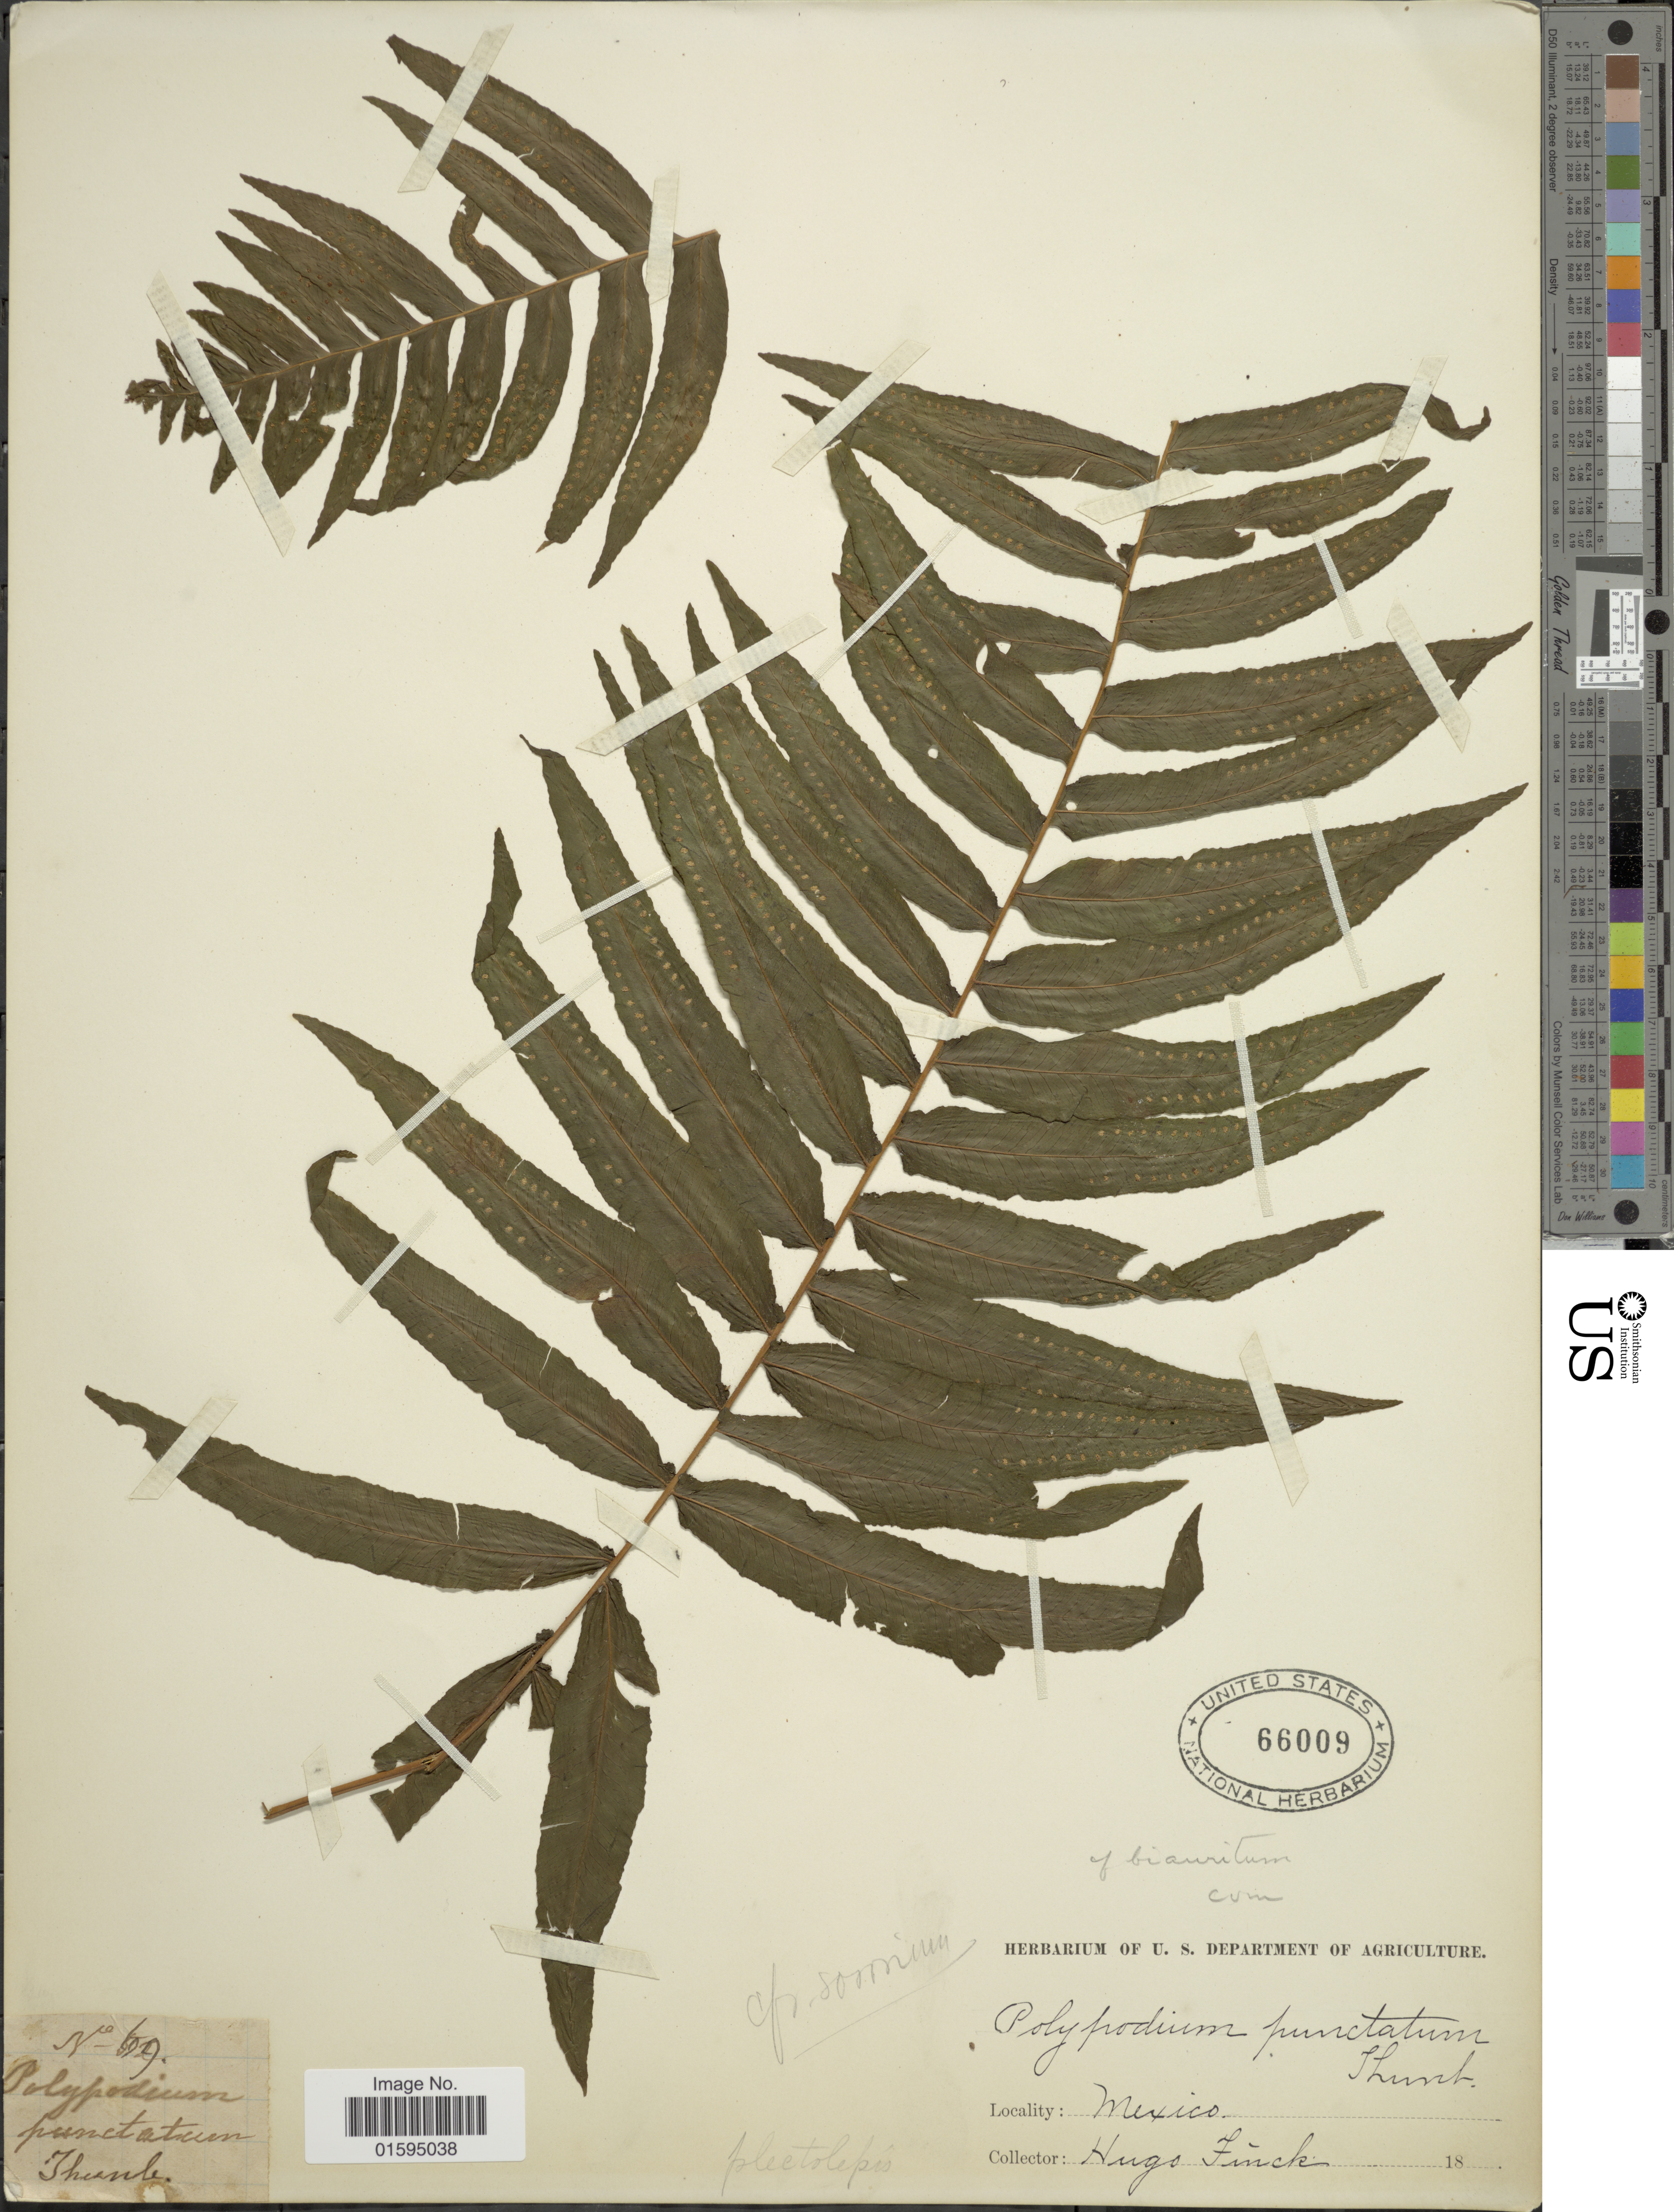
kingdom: Plantae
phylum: Tracheophyta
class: Polypodiopsida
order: Polypodiales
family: Polypodiaceae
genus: Polypodium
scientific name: Polypodium dulce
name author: Poir.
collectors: H. Finck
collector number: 699*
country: Mexico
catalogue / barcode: US 66009